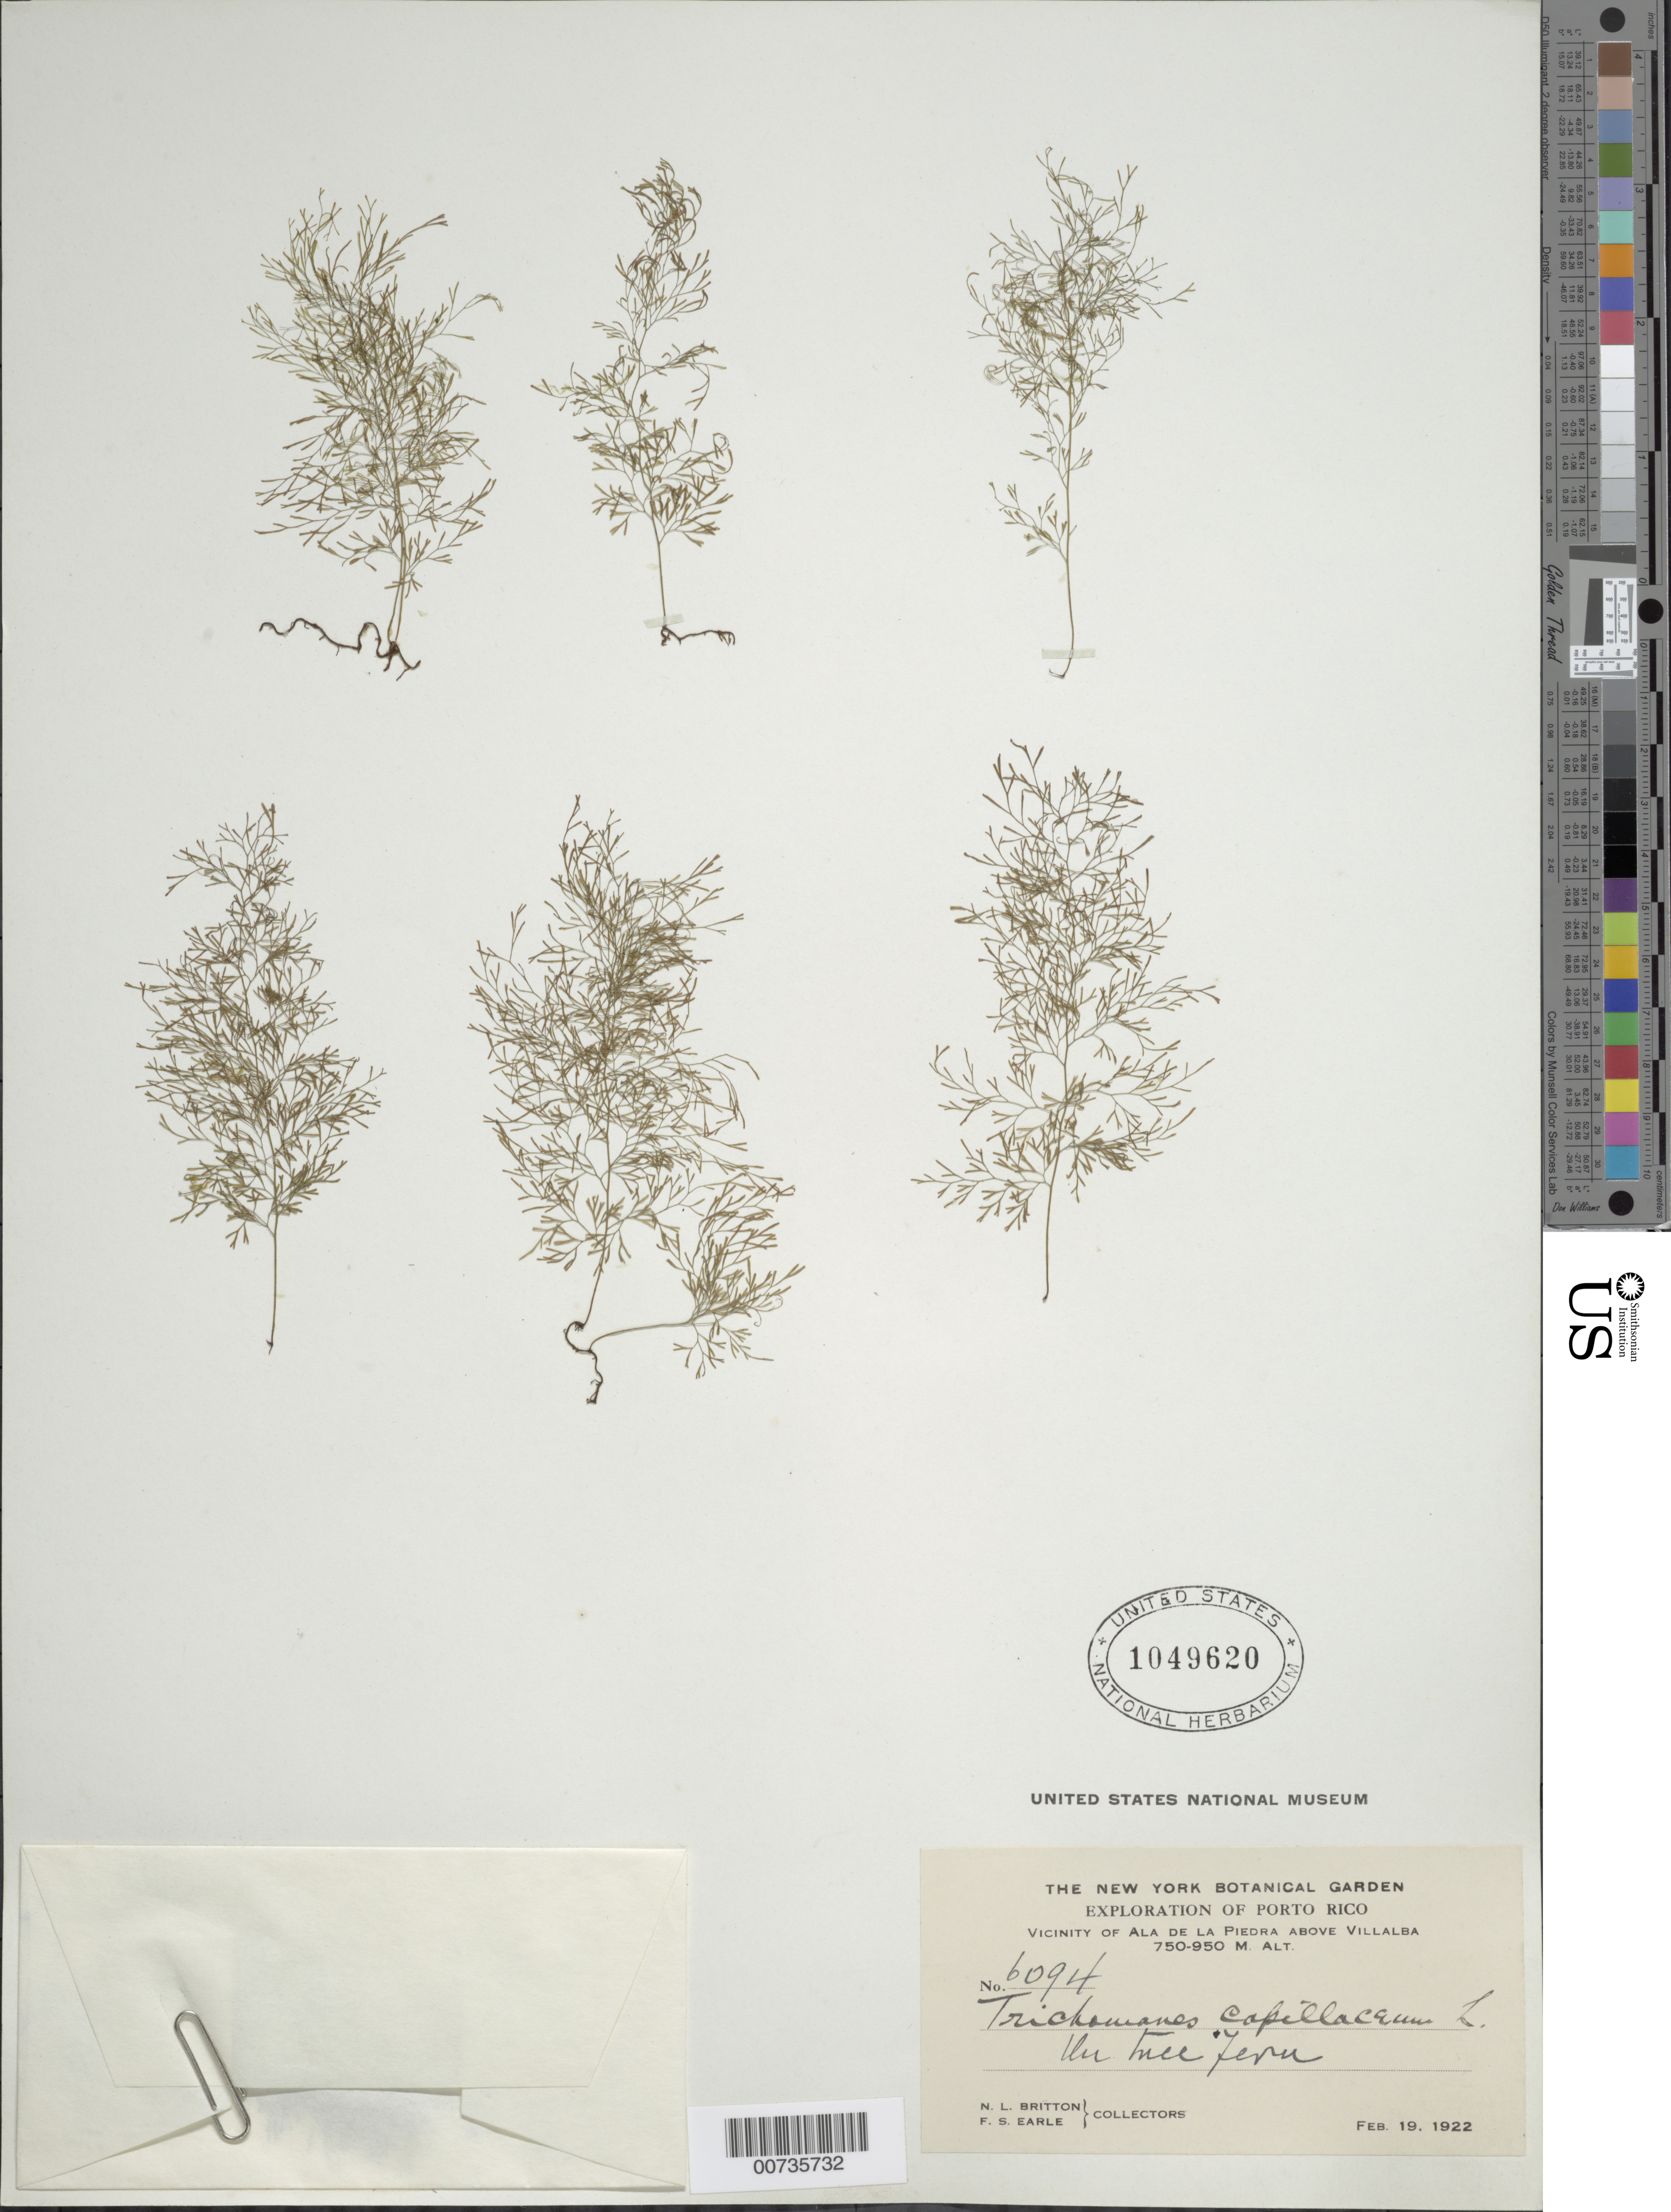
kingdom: Plantae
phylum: Tracheophyta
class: Polypodiopsida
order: Hymenophyllales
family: Hymenophyllaceae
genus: Polyphlebium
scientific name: Polyphlebium capillaceum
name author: (L.) Ebihara & Dubuisson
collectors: N. Britton & F. S. Earle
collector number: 6094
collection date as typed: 19 Feb 1922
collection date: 1922-02-19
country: Puerto Rico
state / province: Villalba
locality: Ala de la Piedra above Villalba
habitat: On tree fern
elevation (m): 750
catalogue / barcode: US 1049620